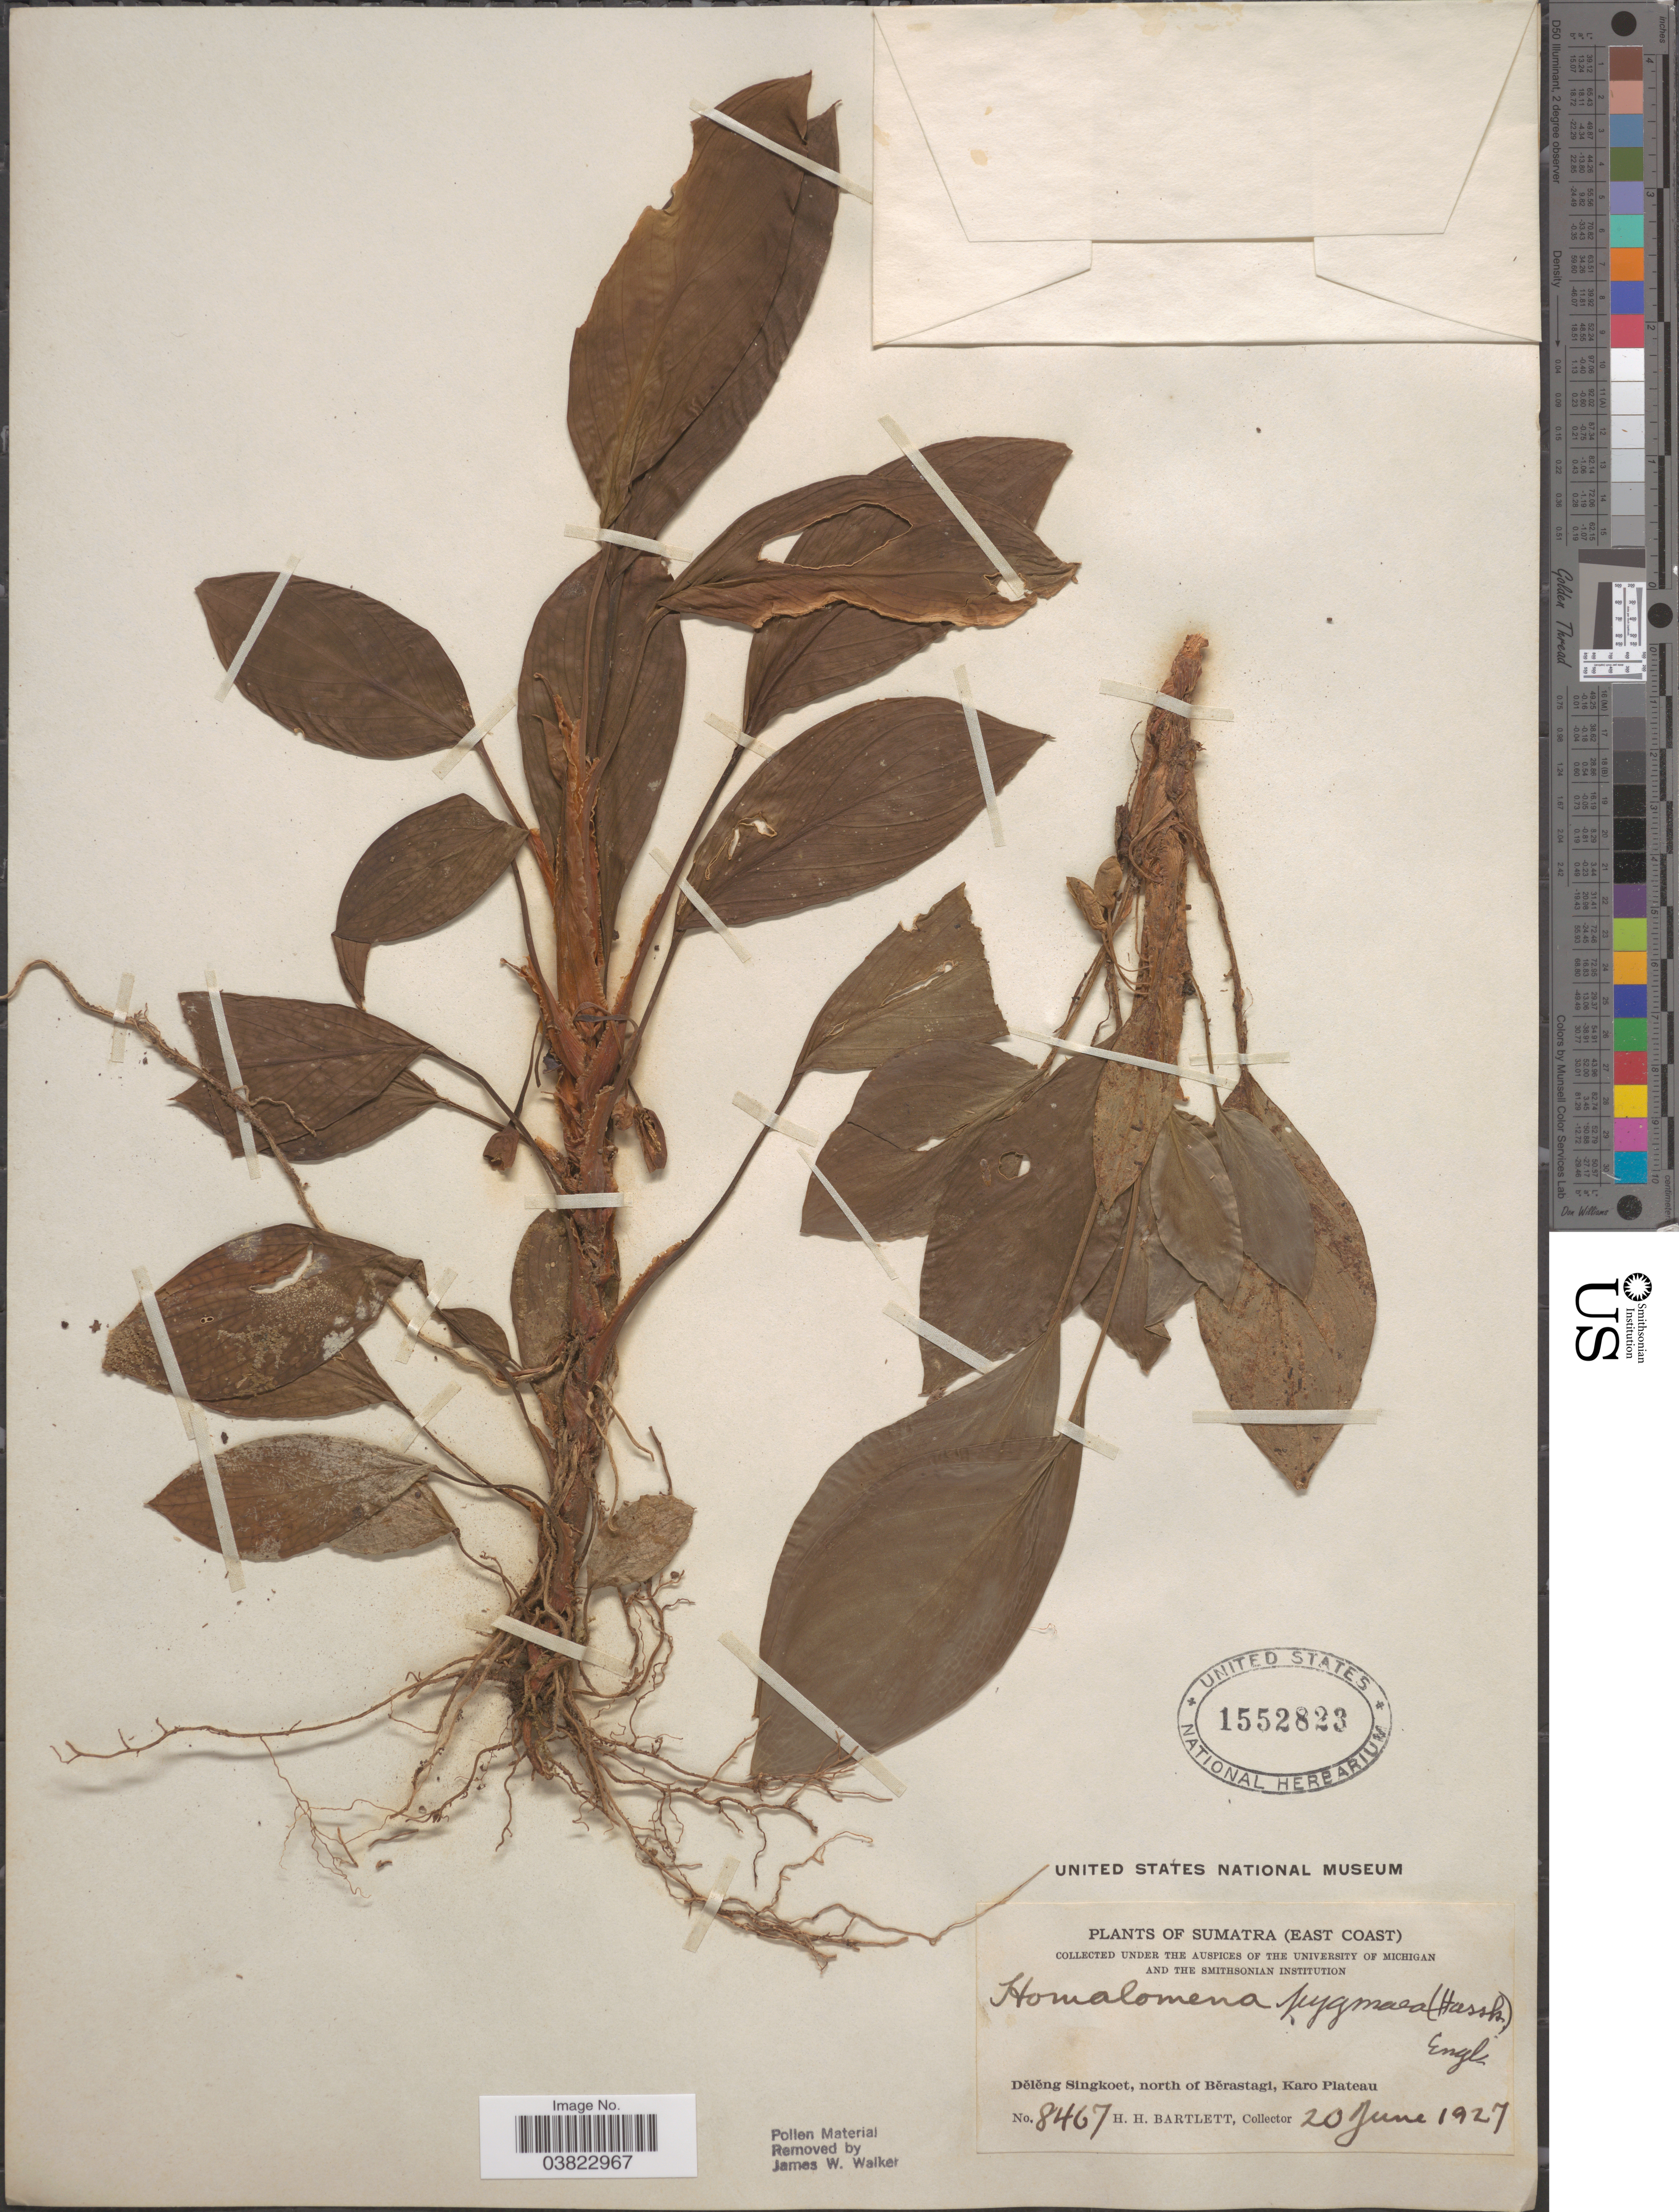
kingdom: Plantae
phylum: Tracheophyta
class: Liliopsida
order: Alismatales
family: Araceae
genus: Homalomena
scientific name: Homalomena pygmaea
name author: (Hassk.) Engl.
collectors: H. H. Bartlett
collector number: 8467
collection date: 1927-06-20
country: Indonesia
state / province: Sumatra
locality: (East Coast). Dělěng Singkoet, north of Běrastagi, Karo Plateau.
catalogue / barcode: US 1552823